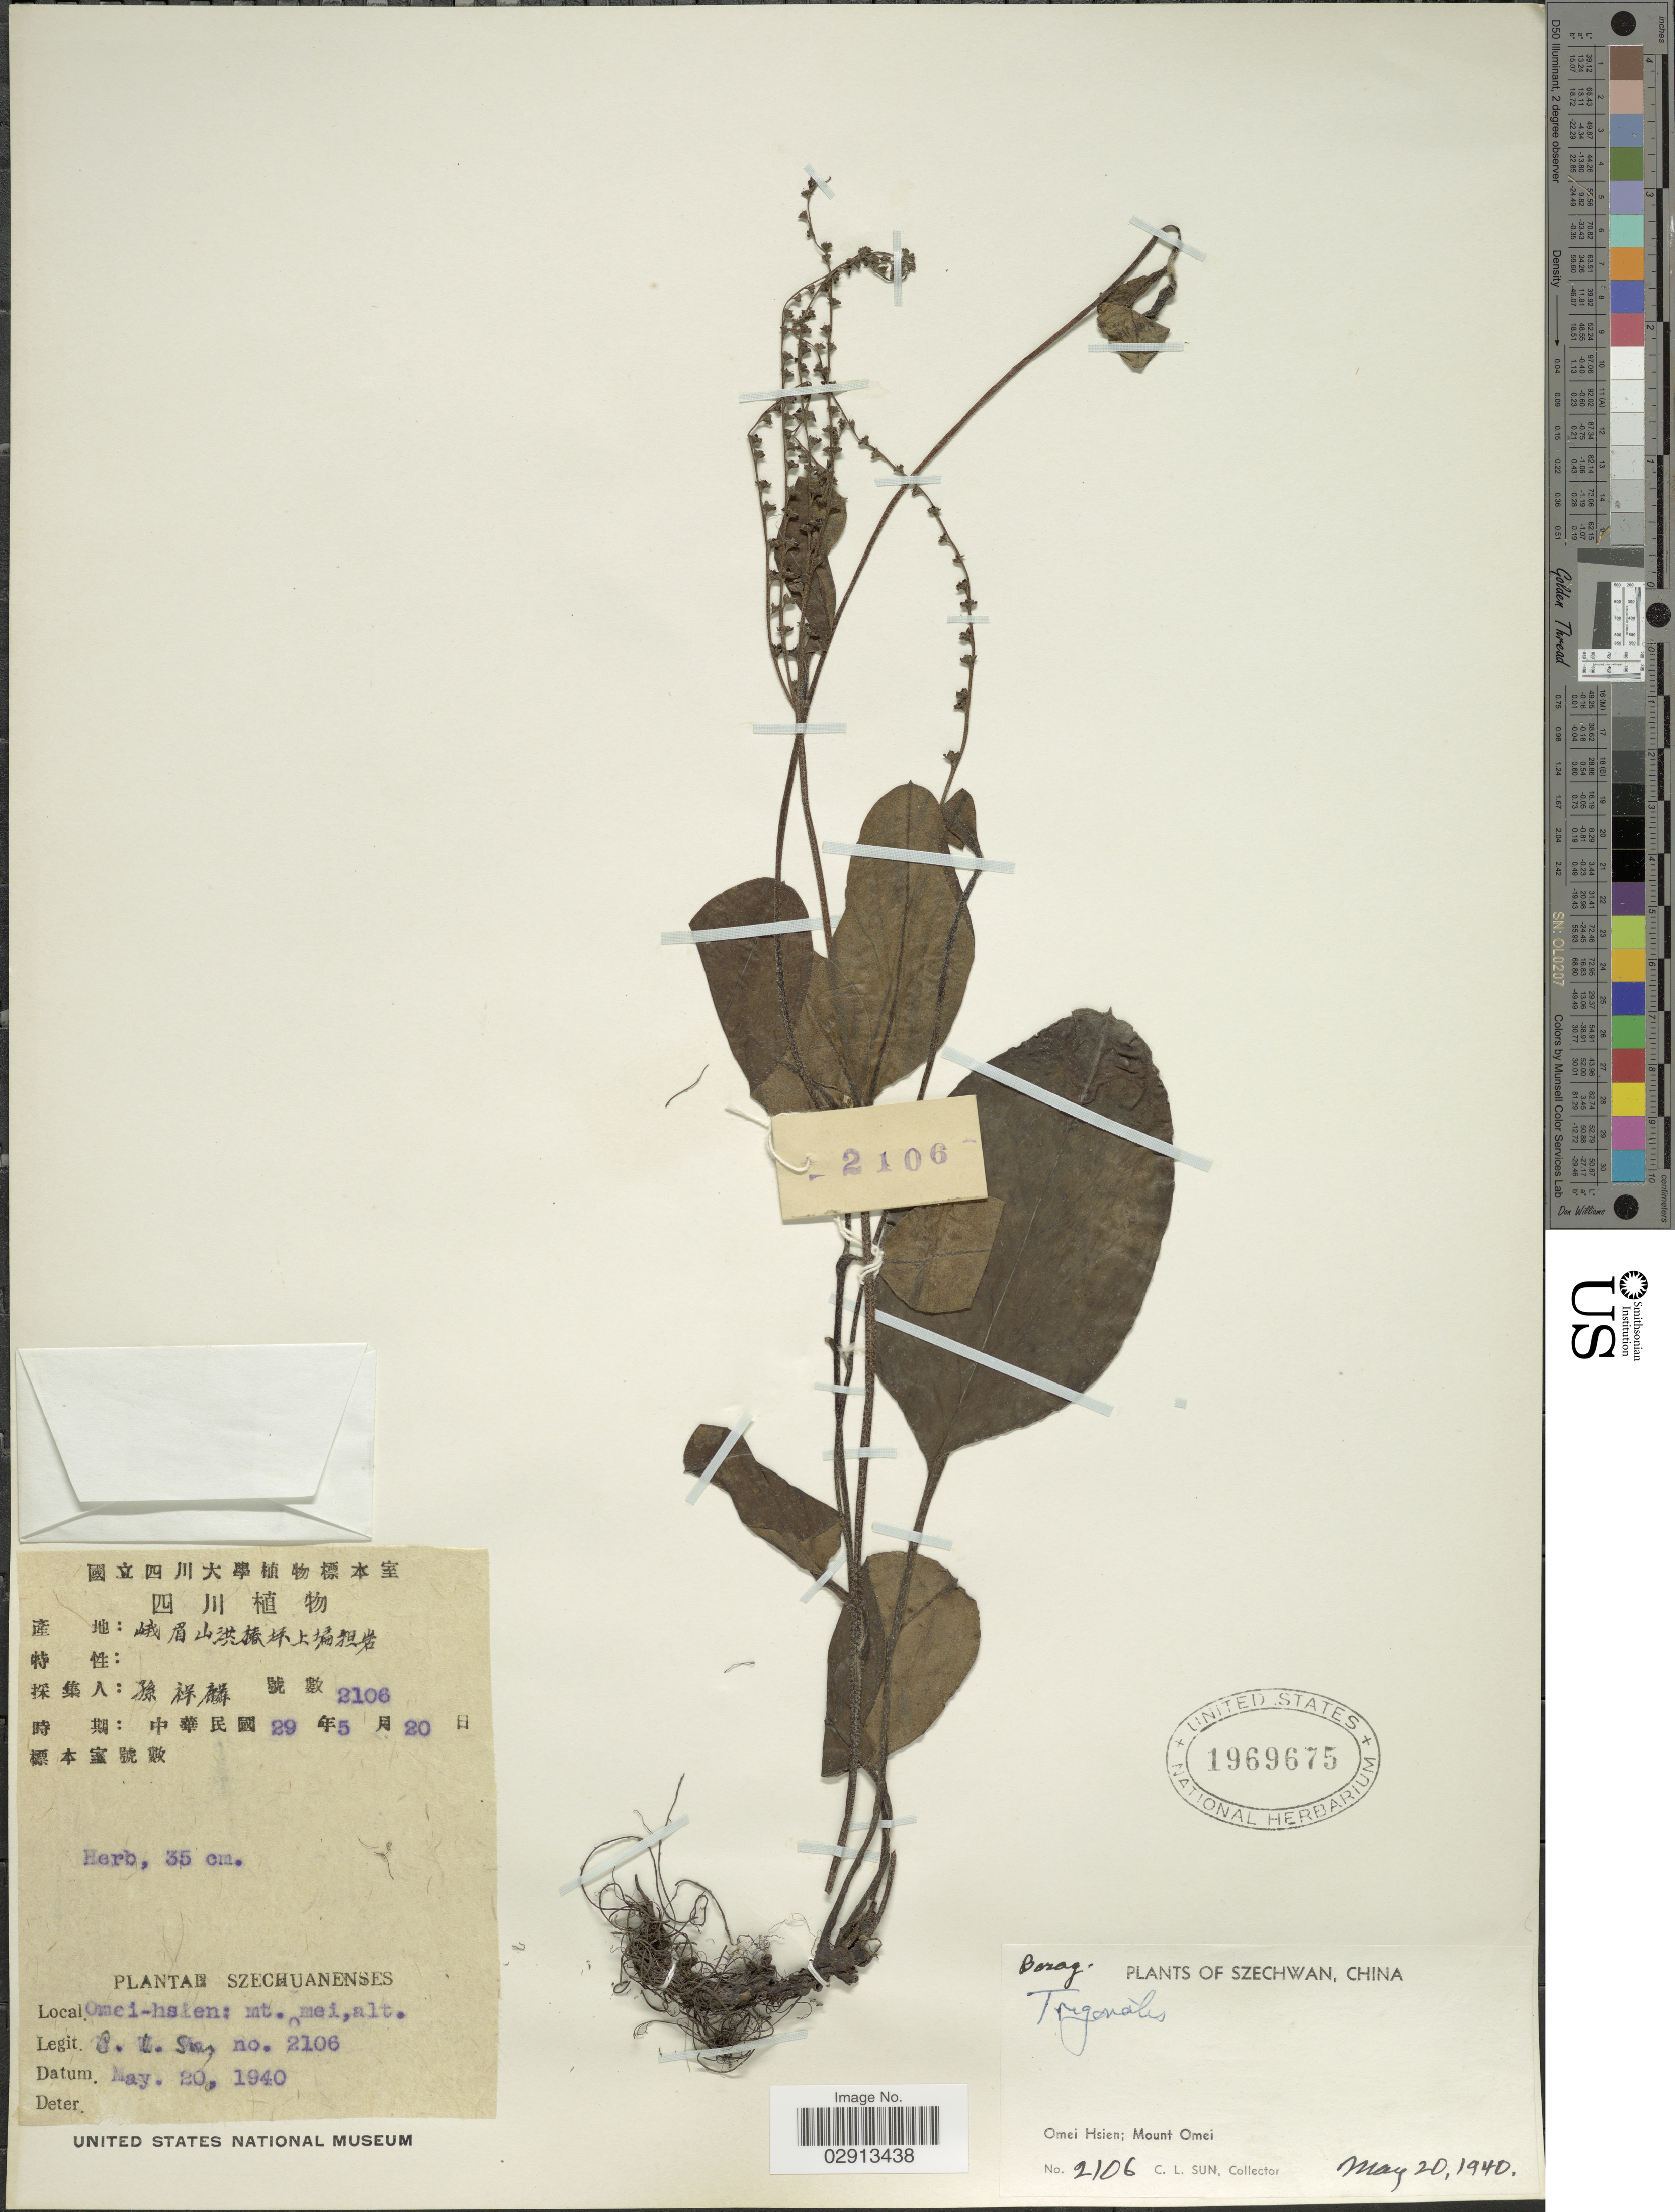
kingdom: Plantae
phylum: Tracheophyta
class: Magnoliopsida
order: Boraginales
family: Boraginaceae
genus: Trigonotis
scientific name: Trigonotis sp.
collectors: C. Sun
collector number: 2106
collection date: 1940-05-20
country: China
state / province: Sichuan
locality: Szechwan. Omei Hsien: Mount Omei.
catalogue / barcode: US 1969675